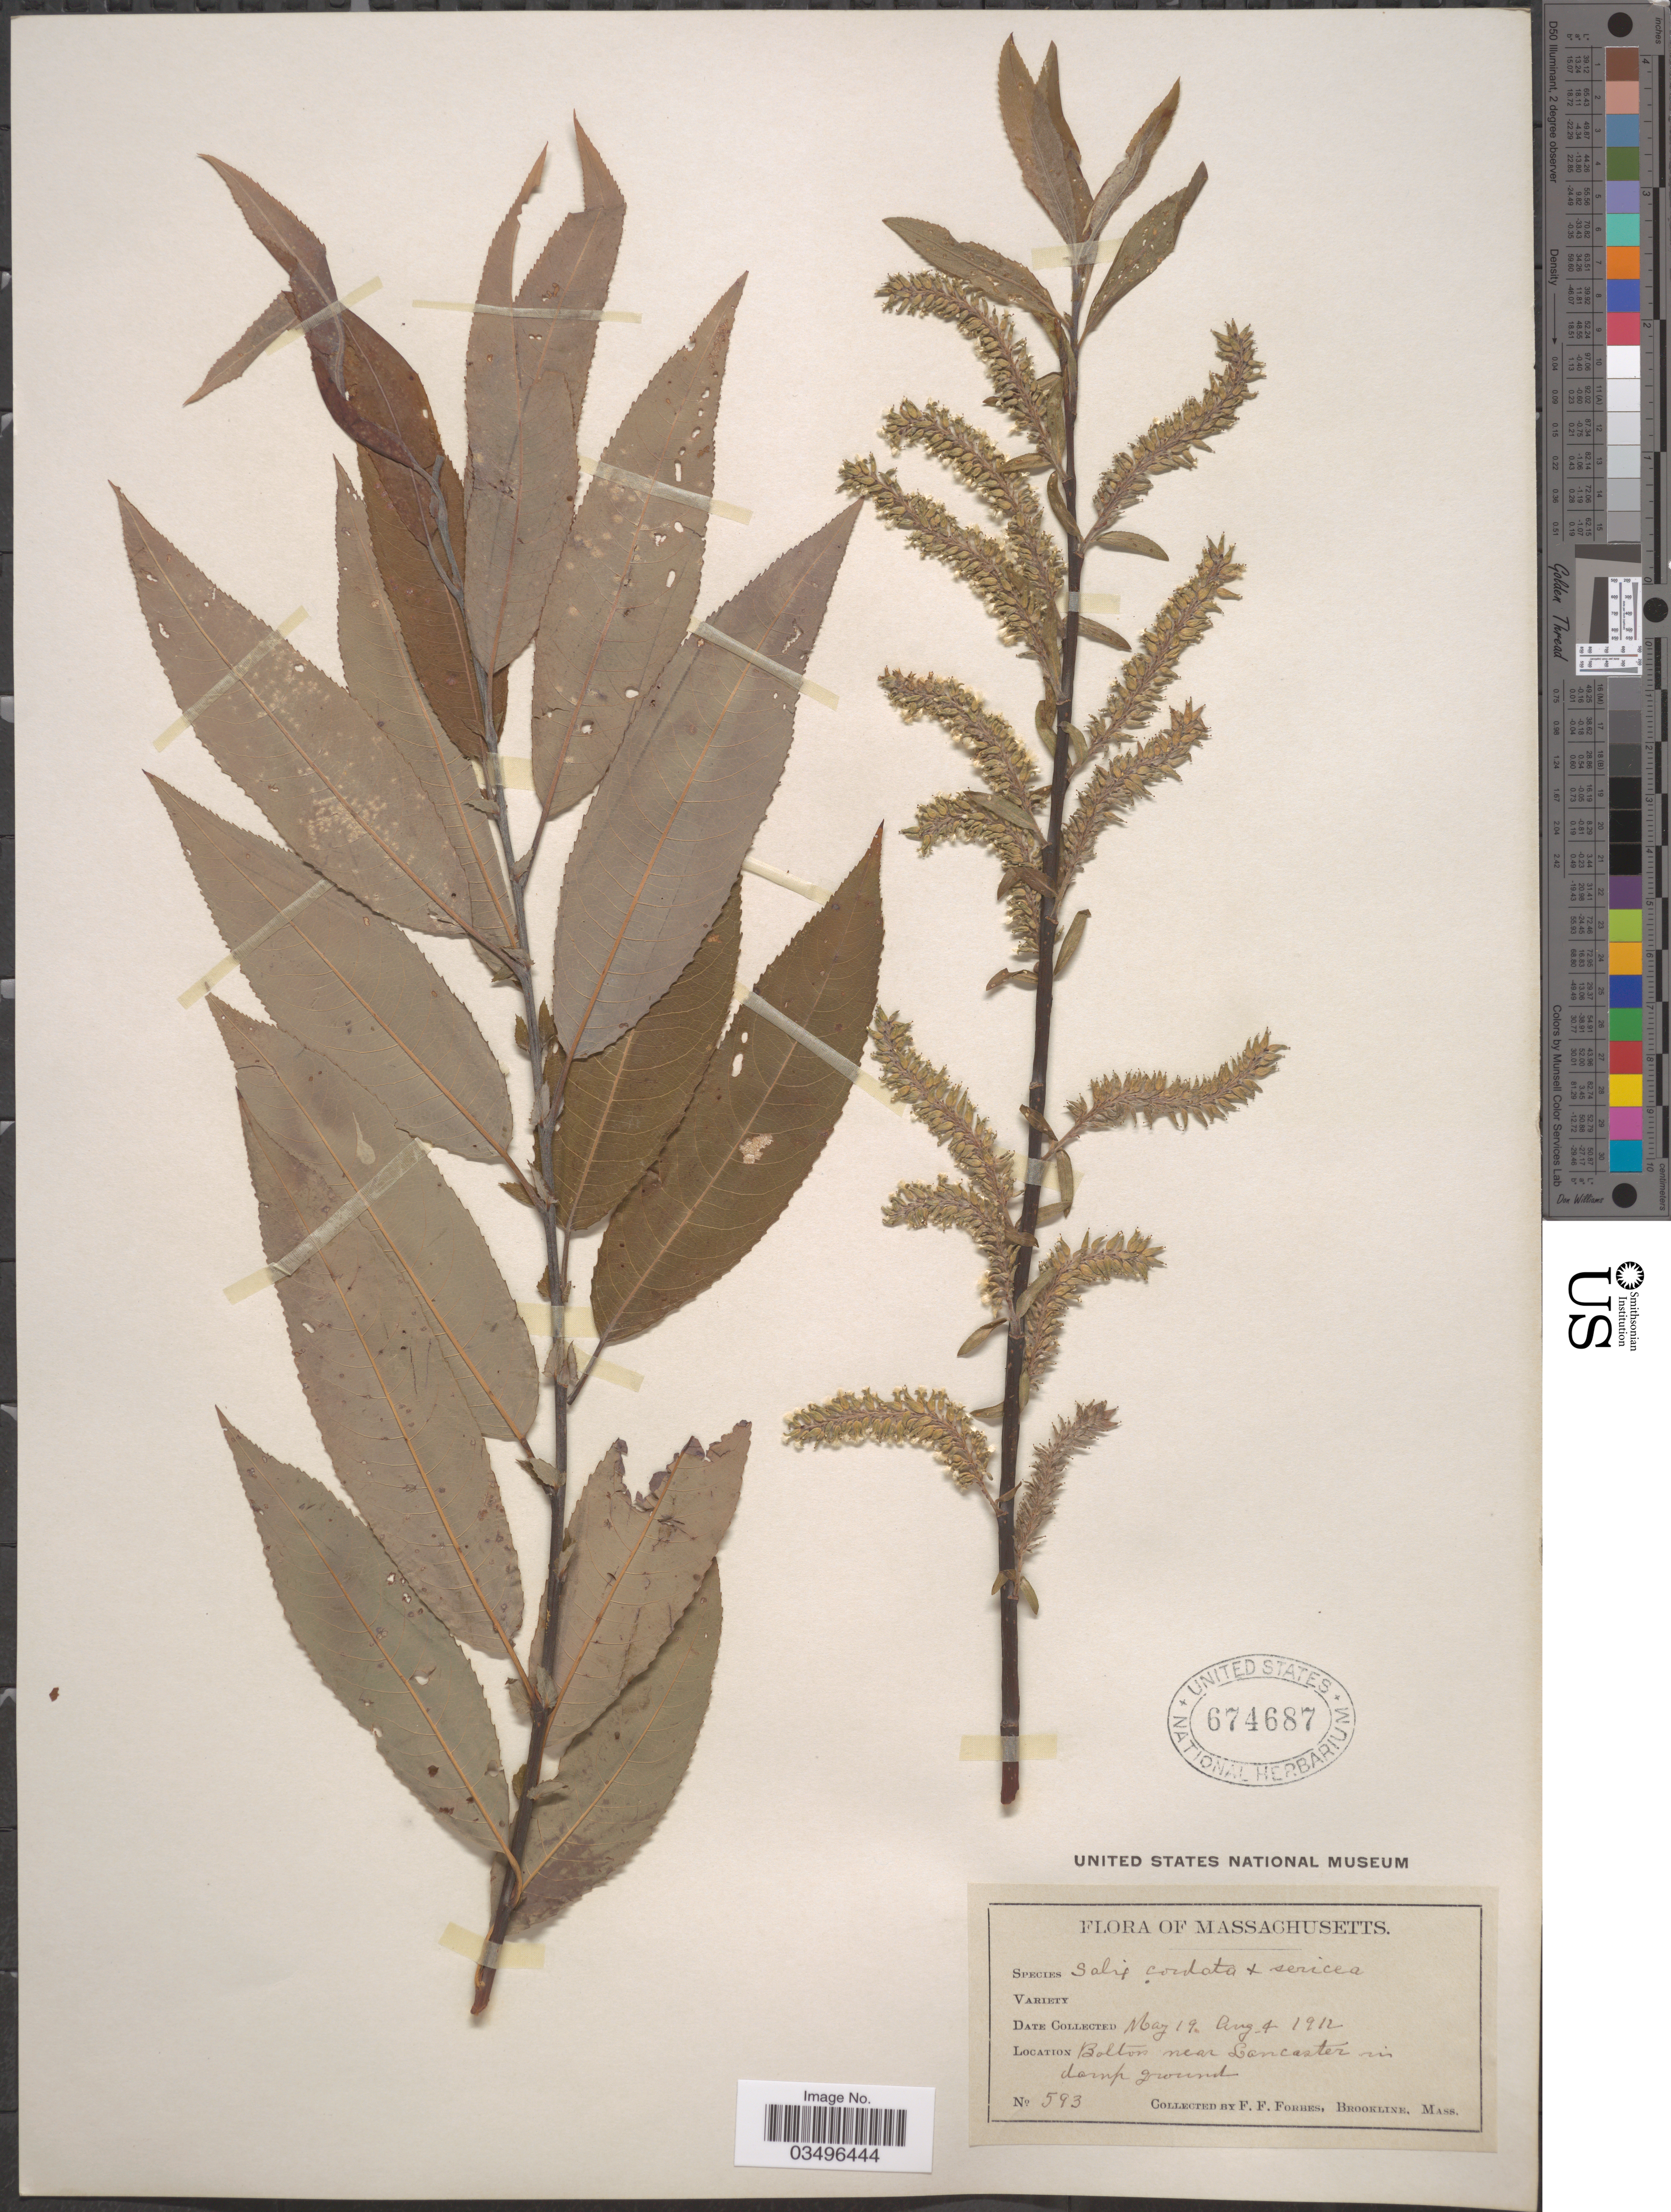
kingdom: Plantae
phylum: Tracheophyta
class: Magnoliopsida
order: Malpighiales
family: Salicaceae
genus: Salix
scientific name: Salix cordata x S. sericea Marshall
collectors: F. Forbes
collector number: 593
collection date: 1912-05-19/1912-08-04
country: United States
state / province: Massachusetts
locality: Bolton near Lancaster in damp ground.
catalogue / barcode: US 674687